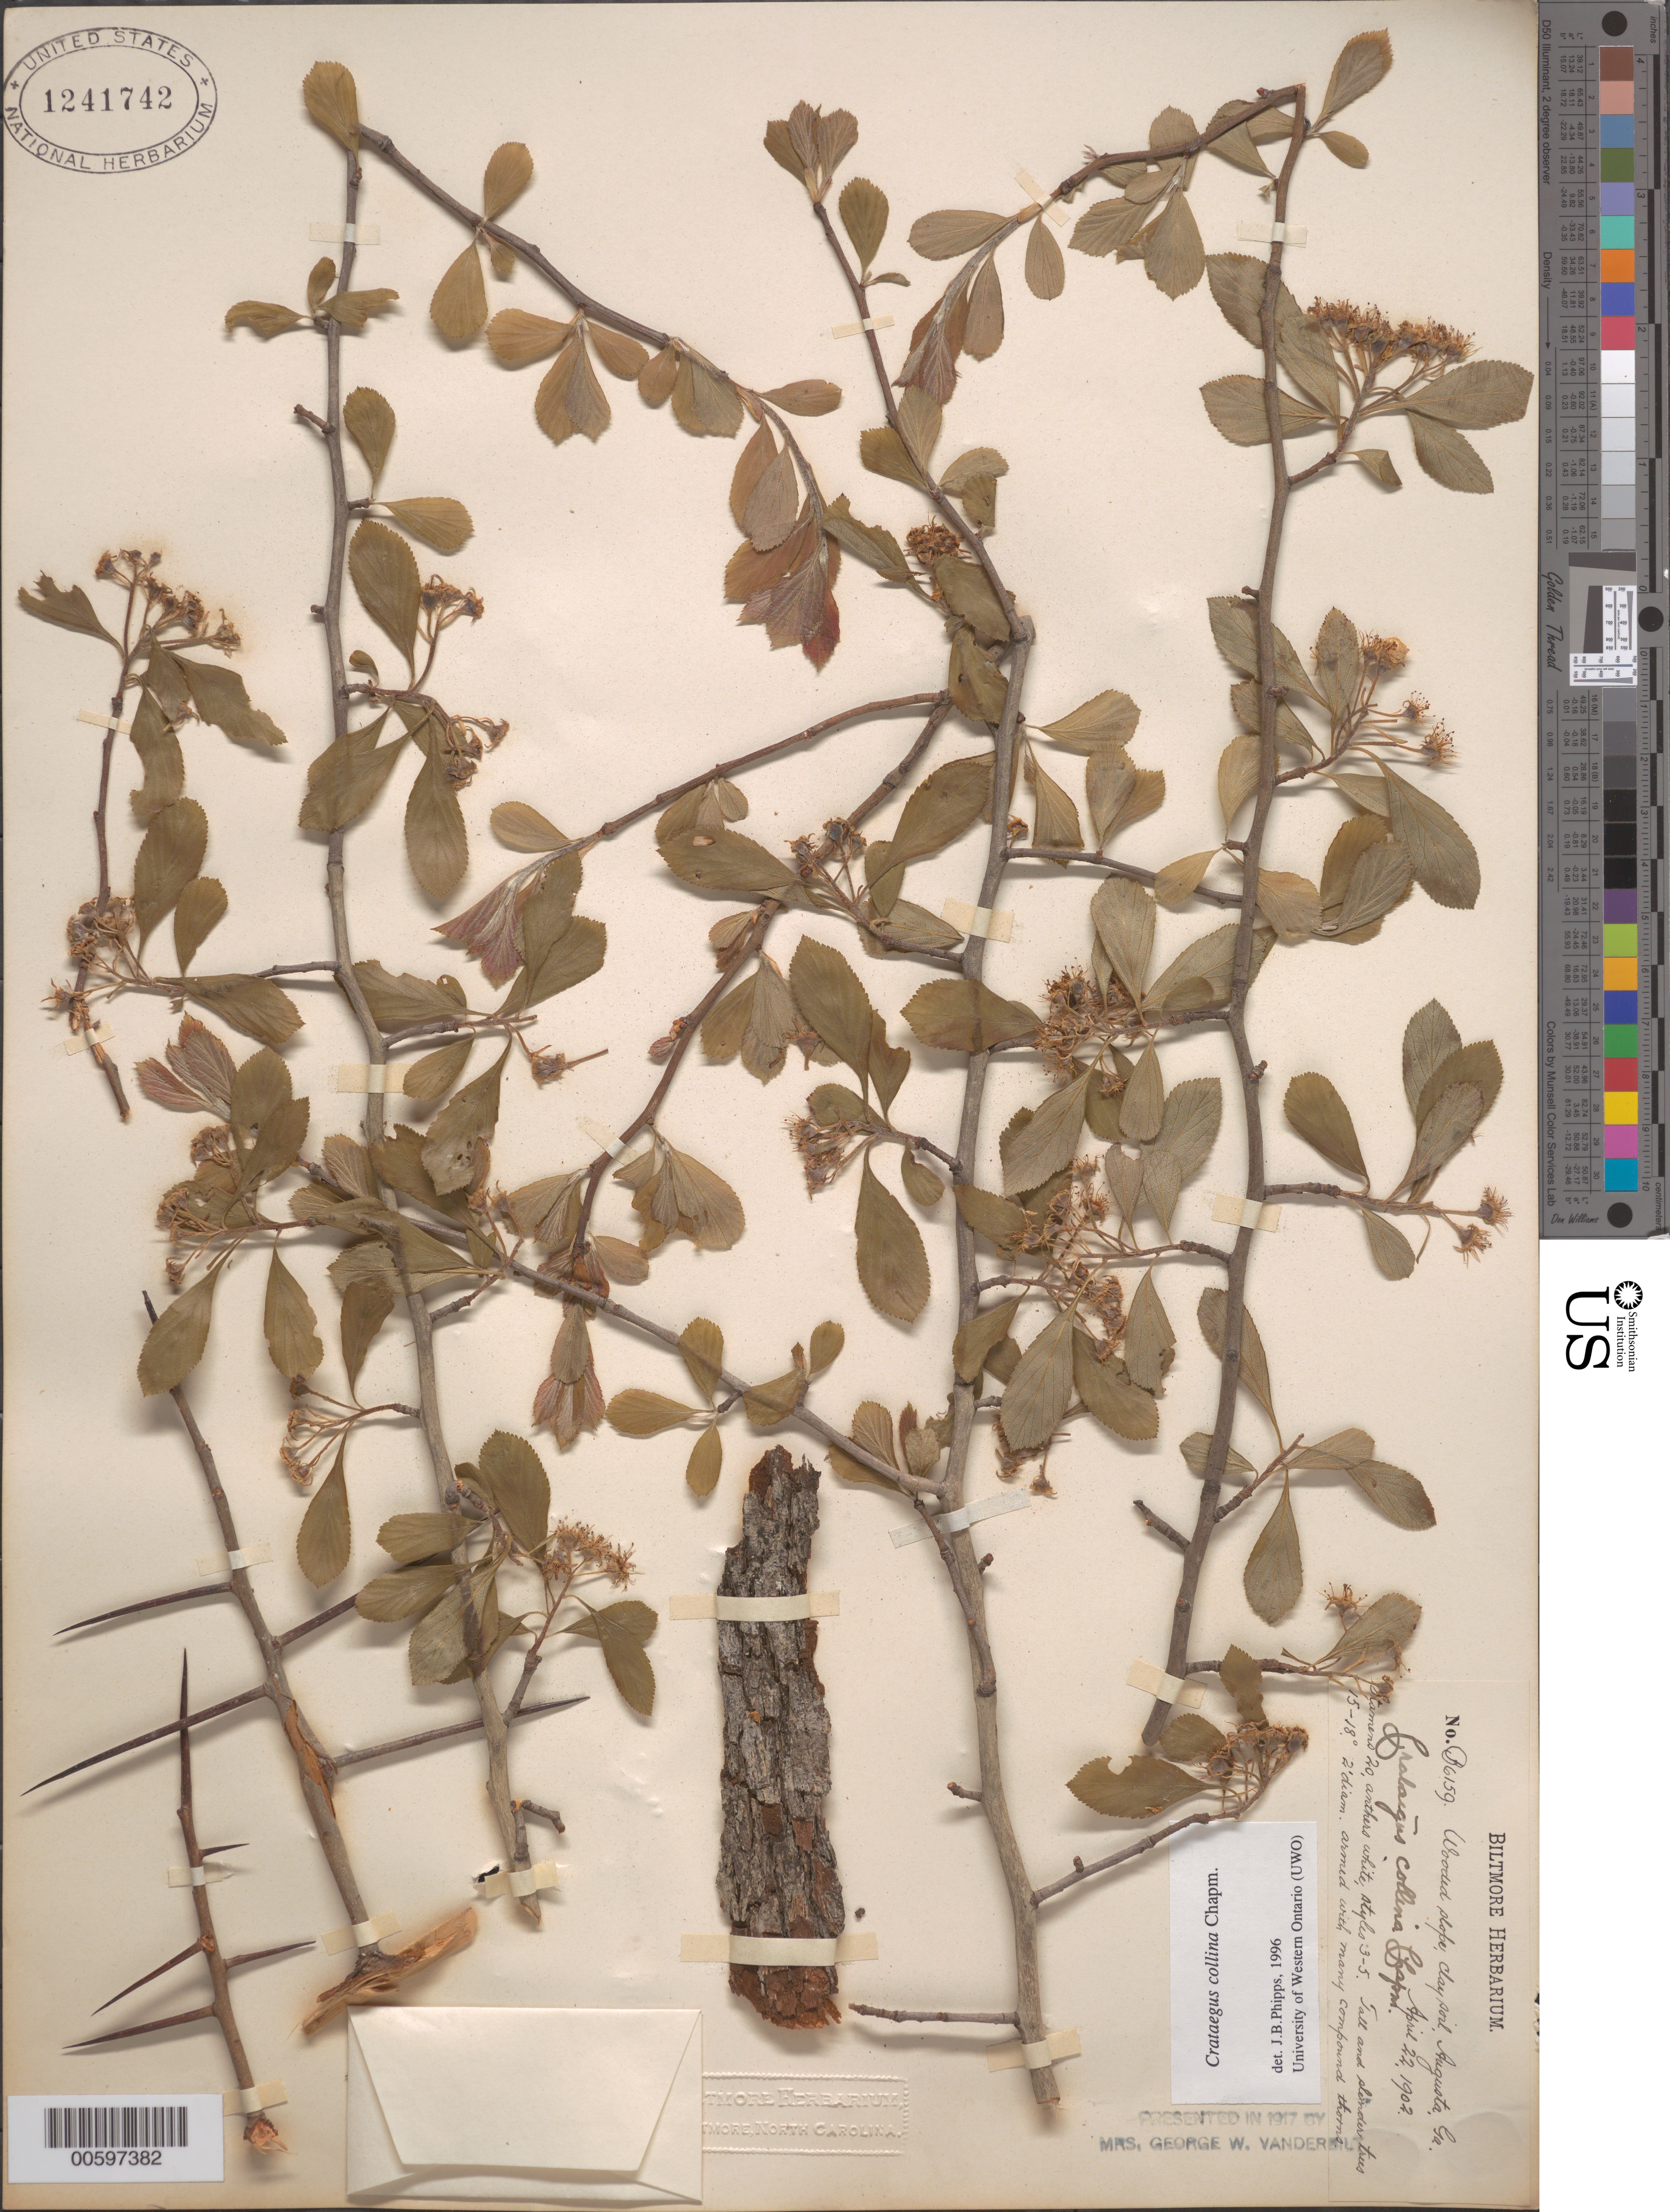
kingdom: Plantae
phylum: Tracheophyta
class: Magnoliopsida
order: Rosales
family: Rosaceae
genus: Crataegus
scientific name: Crataegus collina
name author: Chapm.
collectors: ex herb. Biltmore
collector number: B6159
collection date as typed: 22 Apr 1902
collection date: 1902-04-22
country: United States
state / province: Georgia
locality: Augusta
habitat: Wooded slope, clay soil.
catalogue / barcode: US 1241742